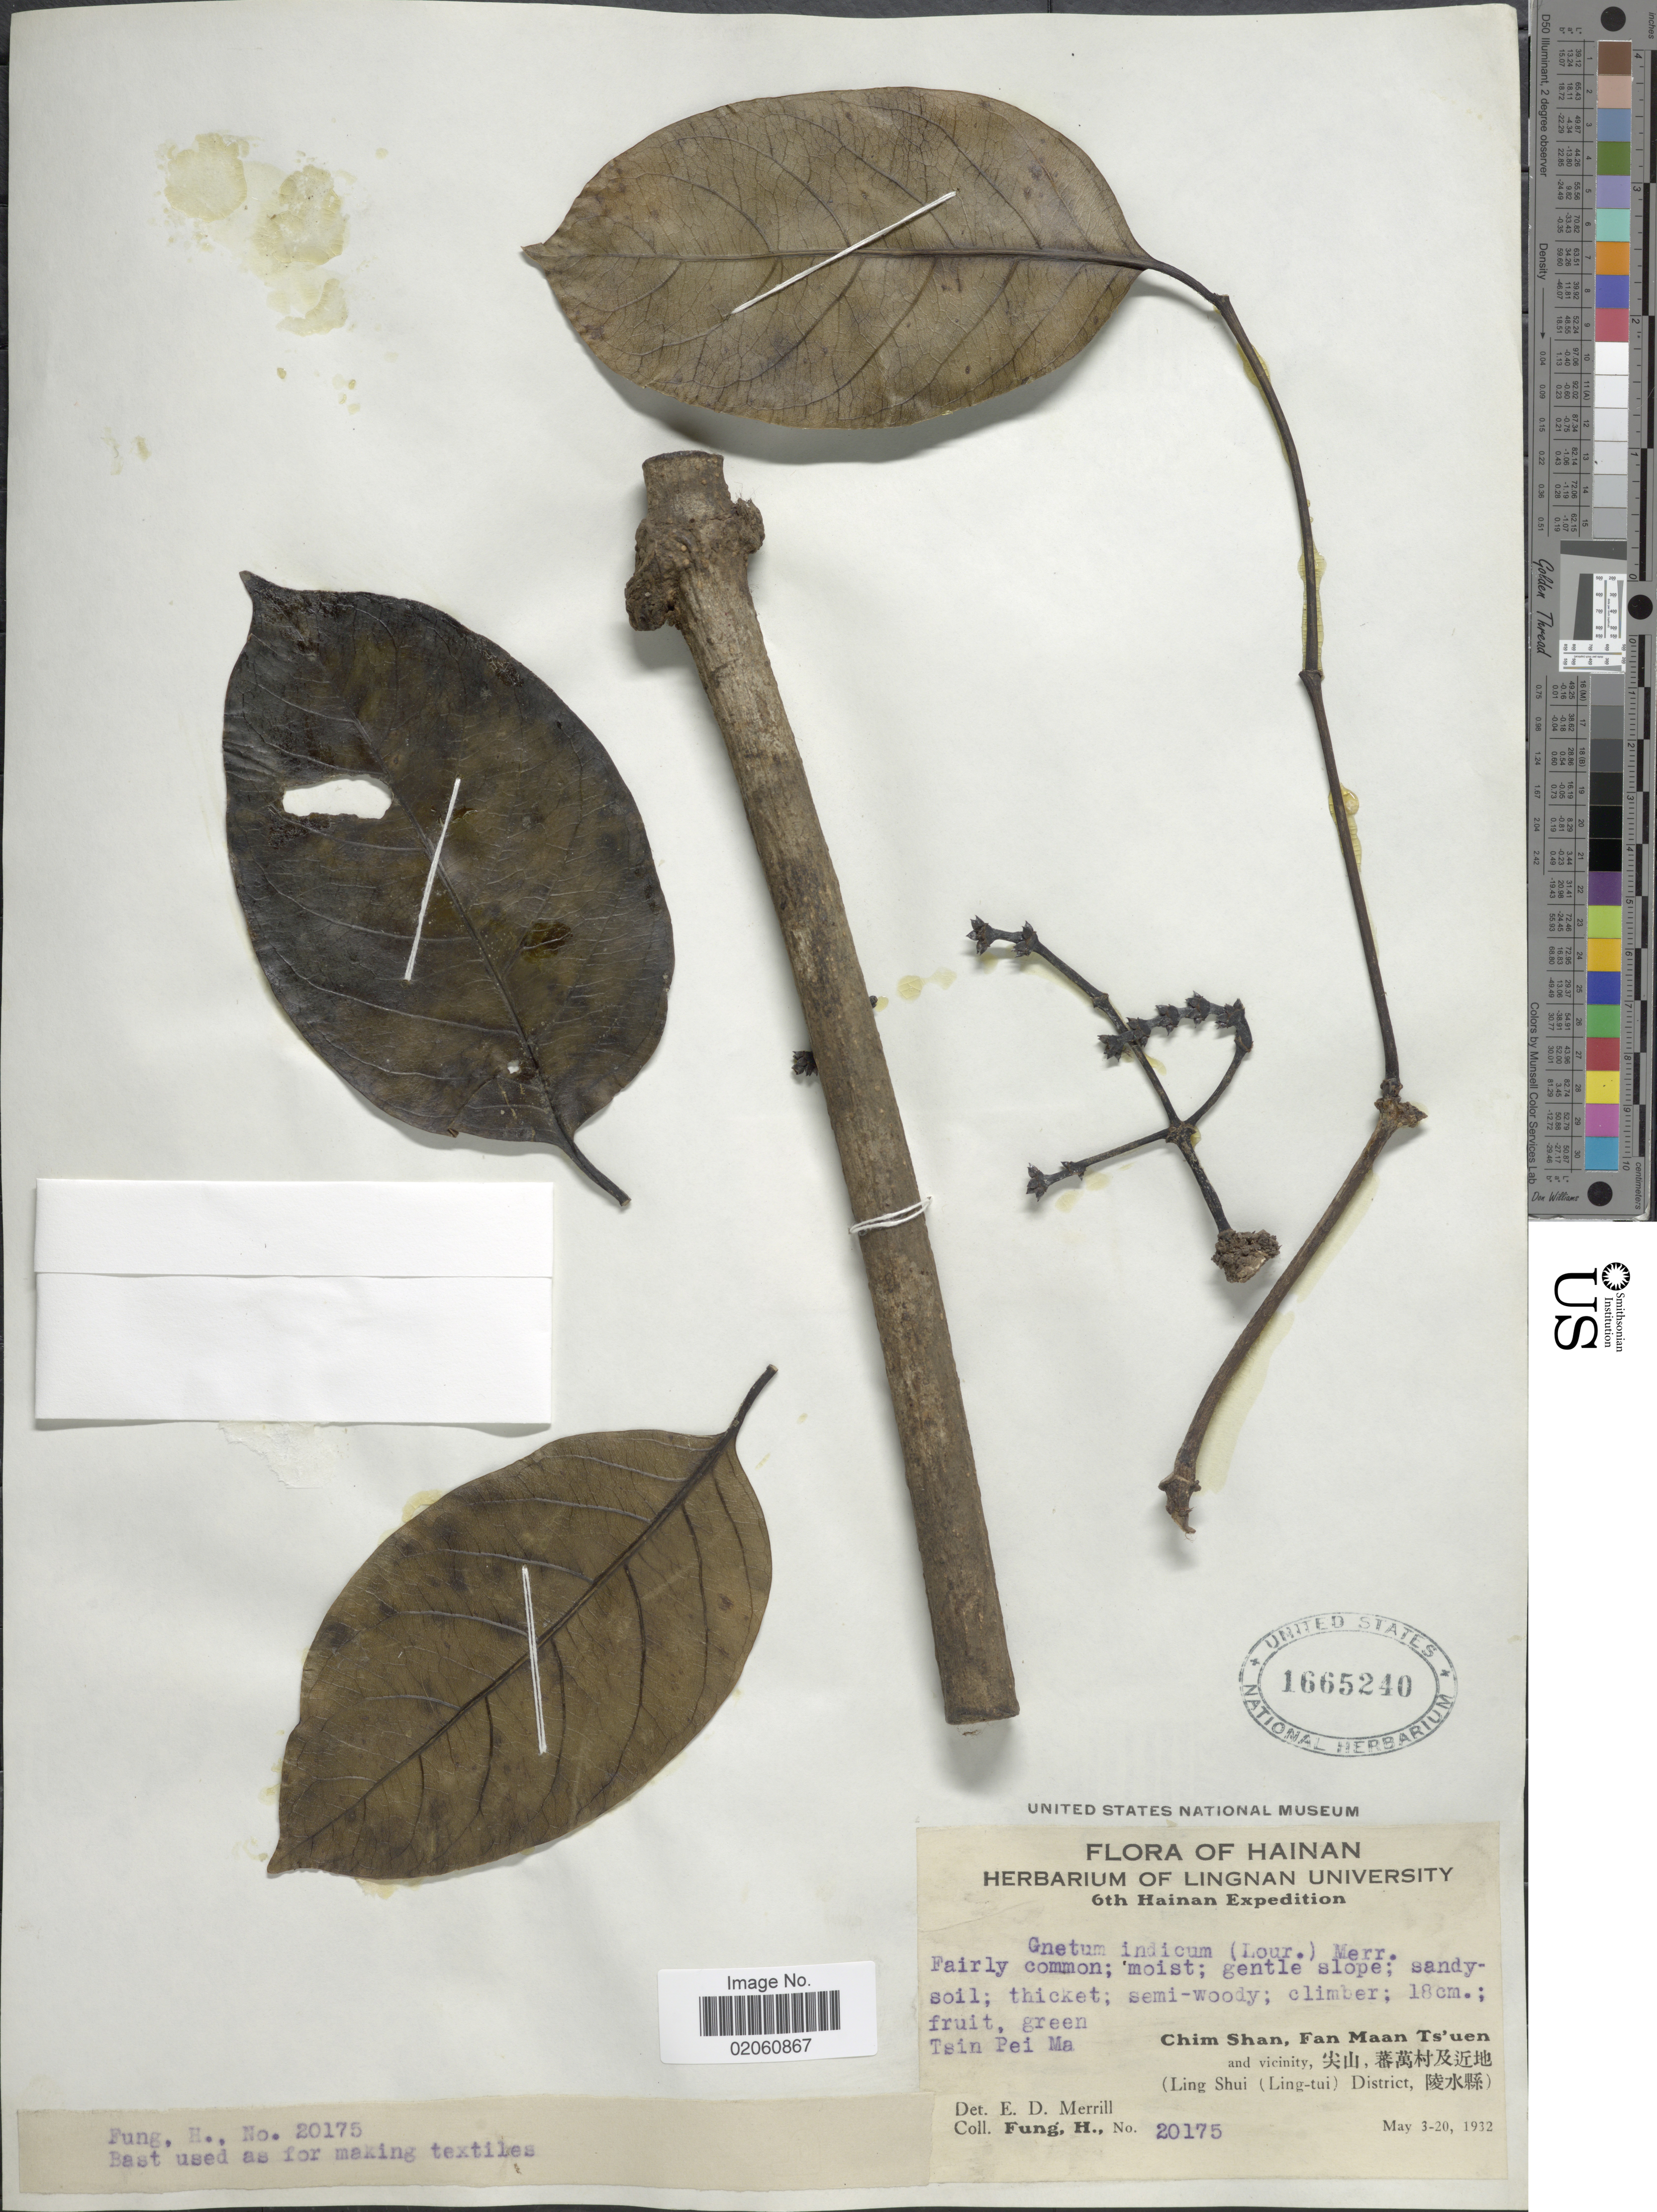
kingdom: Plantae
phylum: Tracheophyta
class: Gnetopsida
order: Gnetales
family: Gnetaceae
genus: Gnetum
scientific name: Gnetum indicum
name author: (Lour.) Merr.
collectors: H. Fung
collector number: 20175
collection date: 1932-05-03/1932-05-05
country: China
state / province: Hainan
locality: inPei Ma, Chim Shan, Fan Maan Ts'uen and vicinity, (Ling Shui (LIng-tui) District )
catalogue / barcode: US 1665240